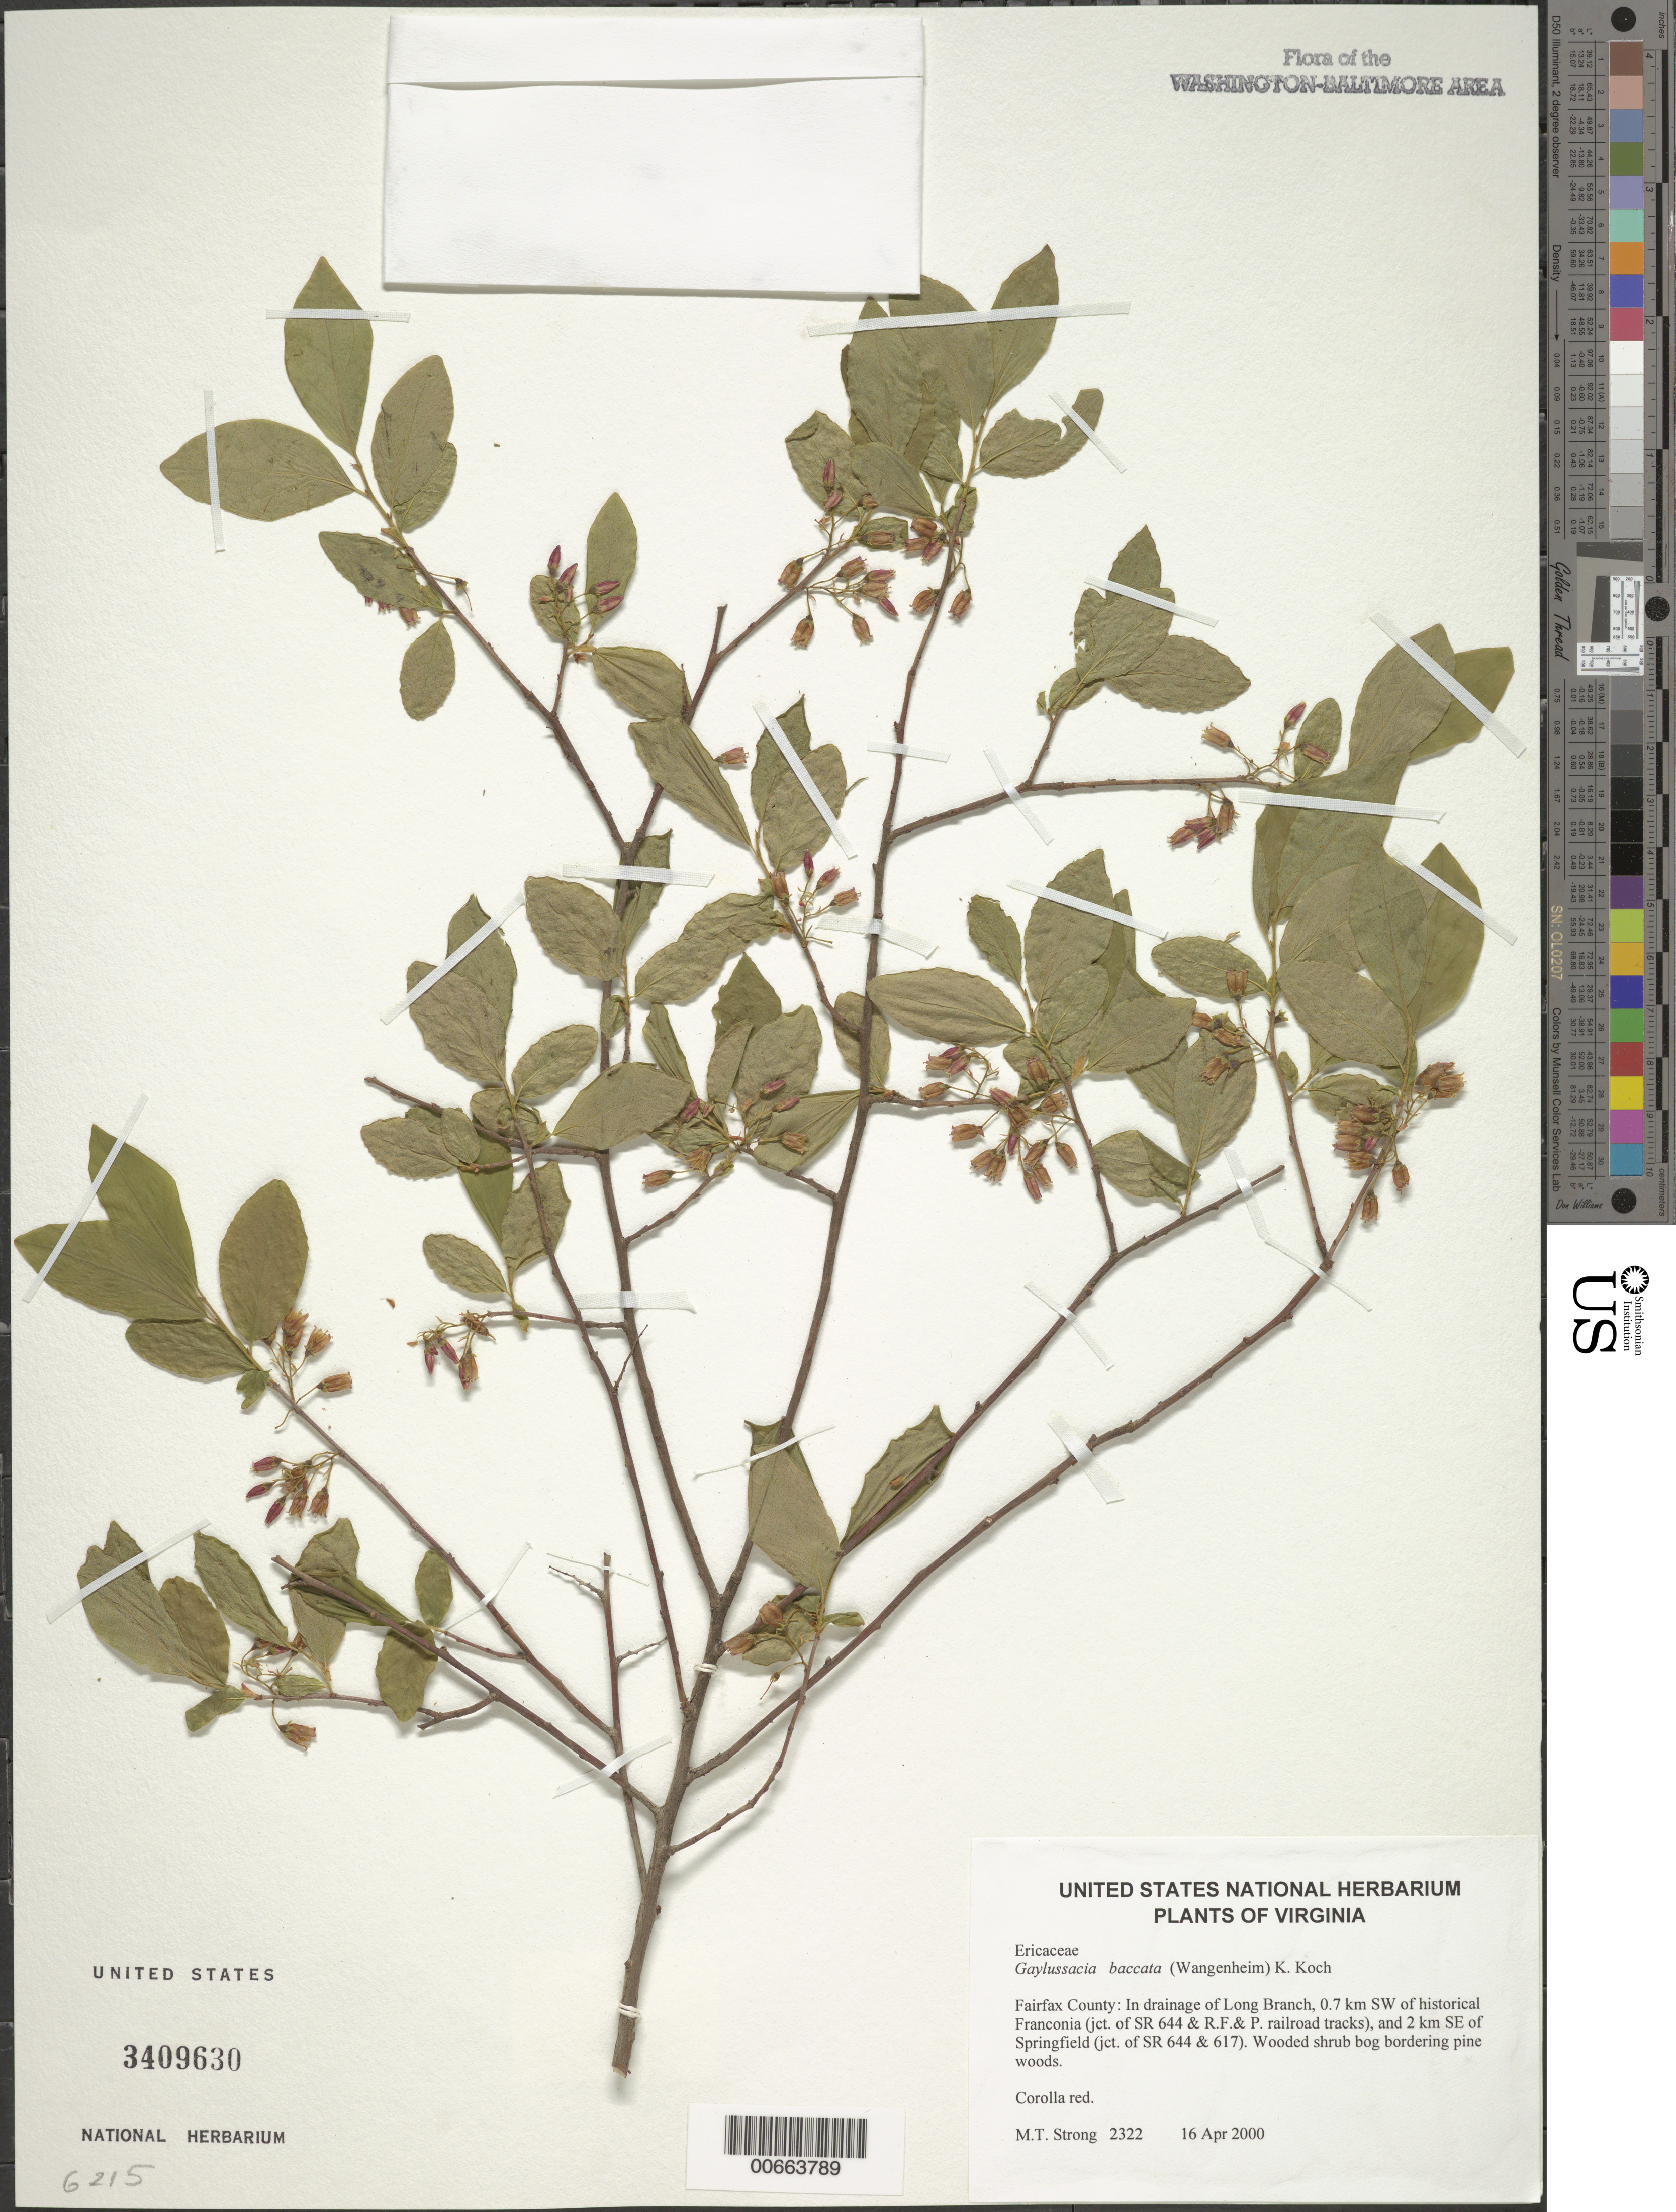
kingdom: Plantae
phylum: Tracheophyta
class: Magnoliopsida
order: Ericales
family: Ericaceae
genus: Gaylussacia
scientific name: Gaylussacia baccata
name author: (Wangenh.) K. Koch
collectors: M. T. Strong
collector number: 2322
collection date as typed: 16 Apr 2000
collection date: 2000-04-16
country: United States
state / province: Virginia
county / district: Fairfax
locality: In drainage of Long Branch, 0.7 km SW of historical Franconia (jct. of SR 644 & R.F.& P. railroad tracks), and 2 km SE of Springfield (jct. of SR 644 & 617).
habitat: Wooded shrub bog bordering pine woods.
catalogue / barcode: US 3409630